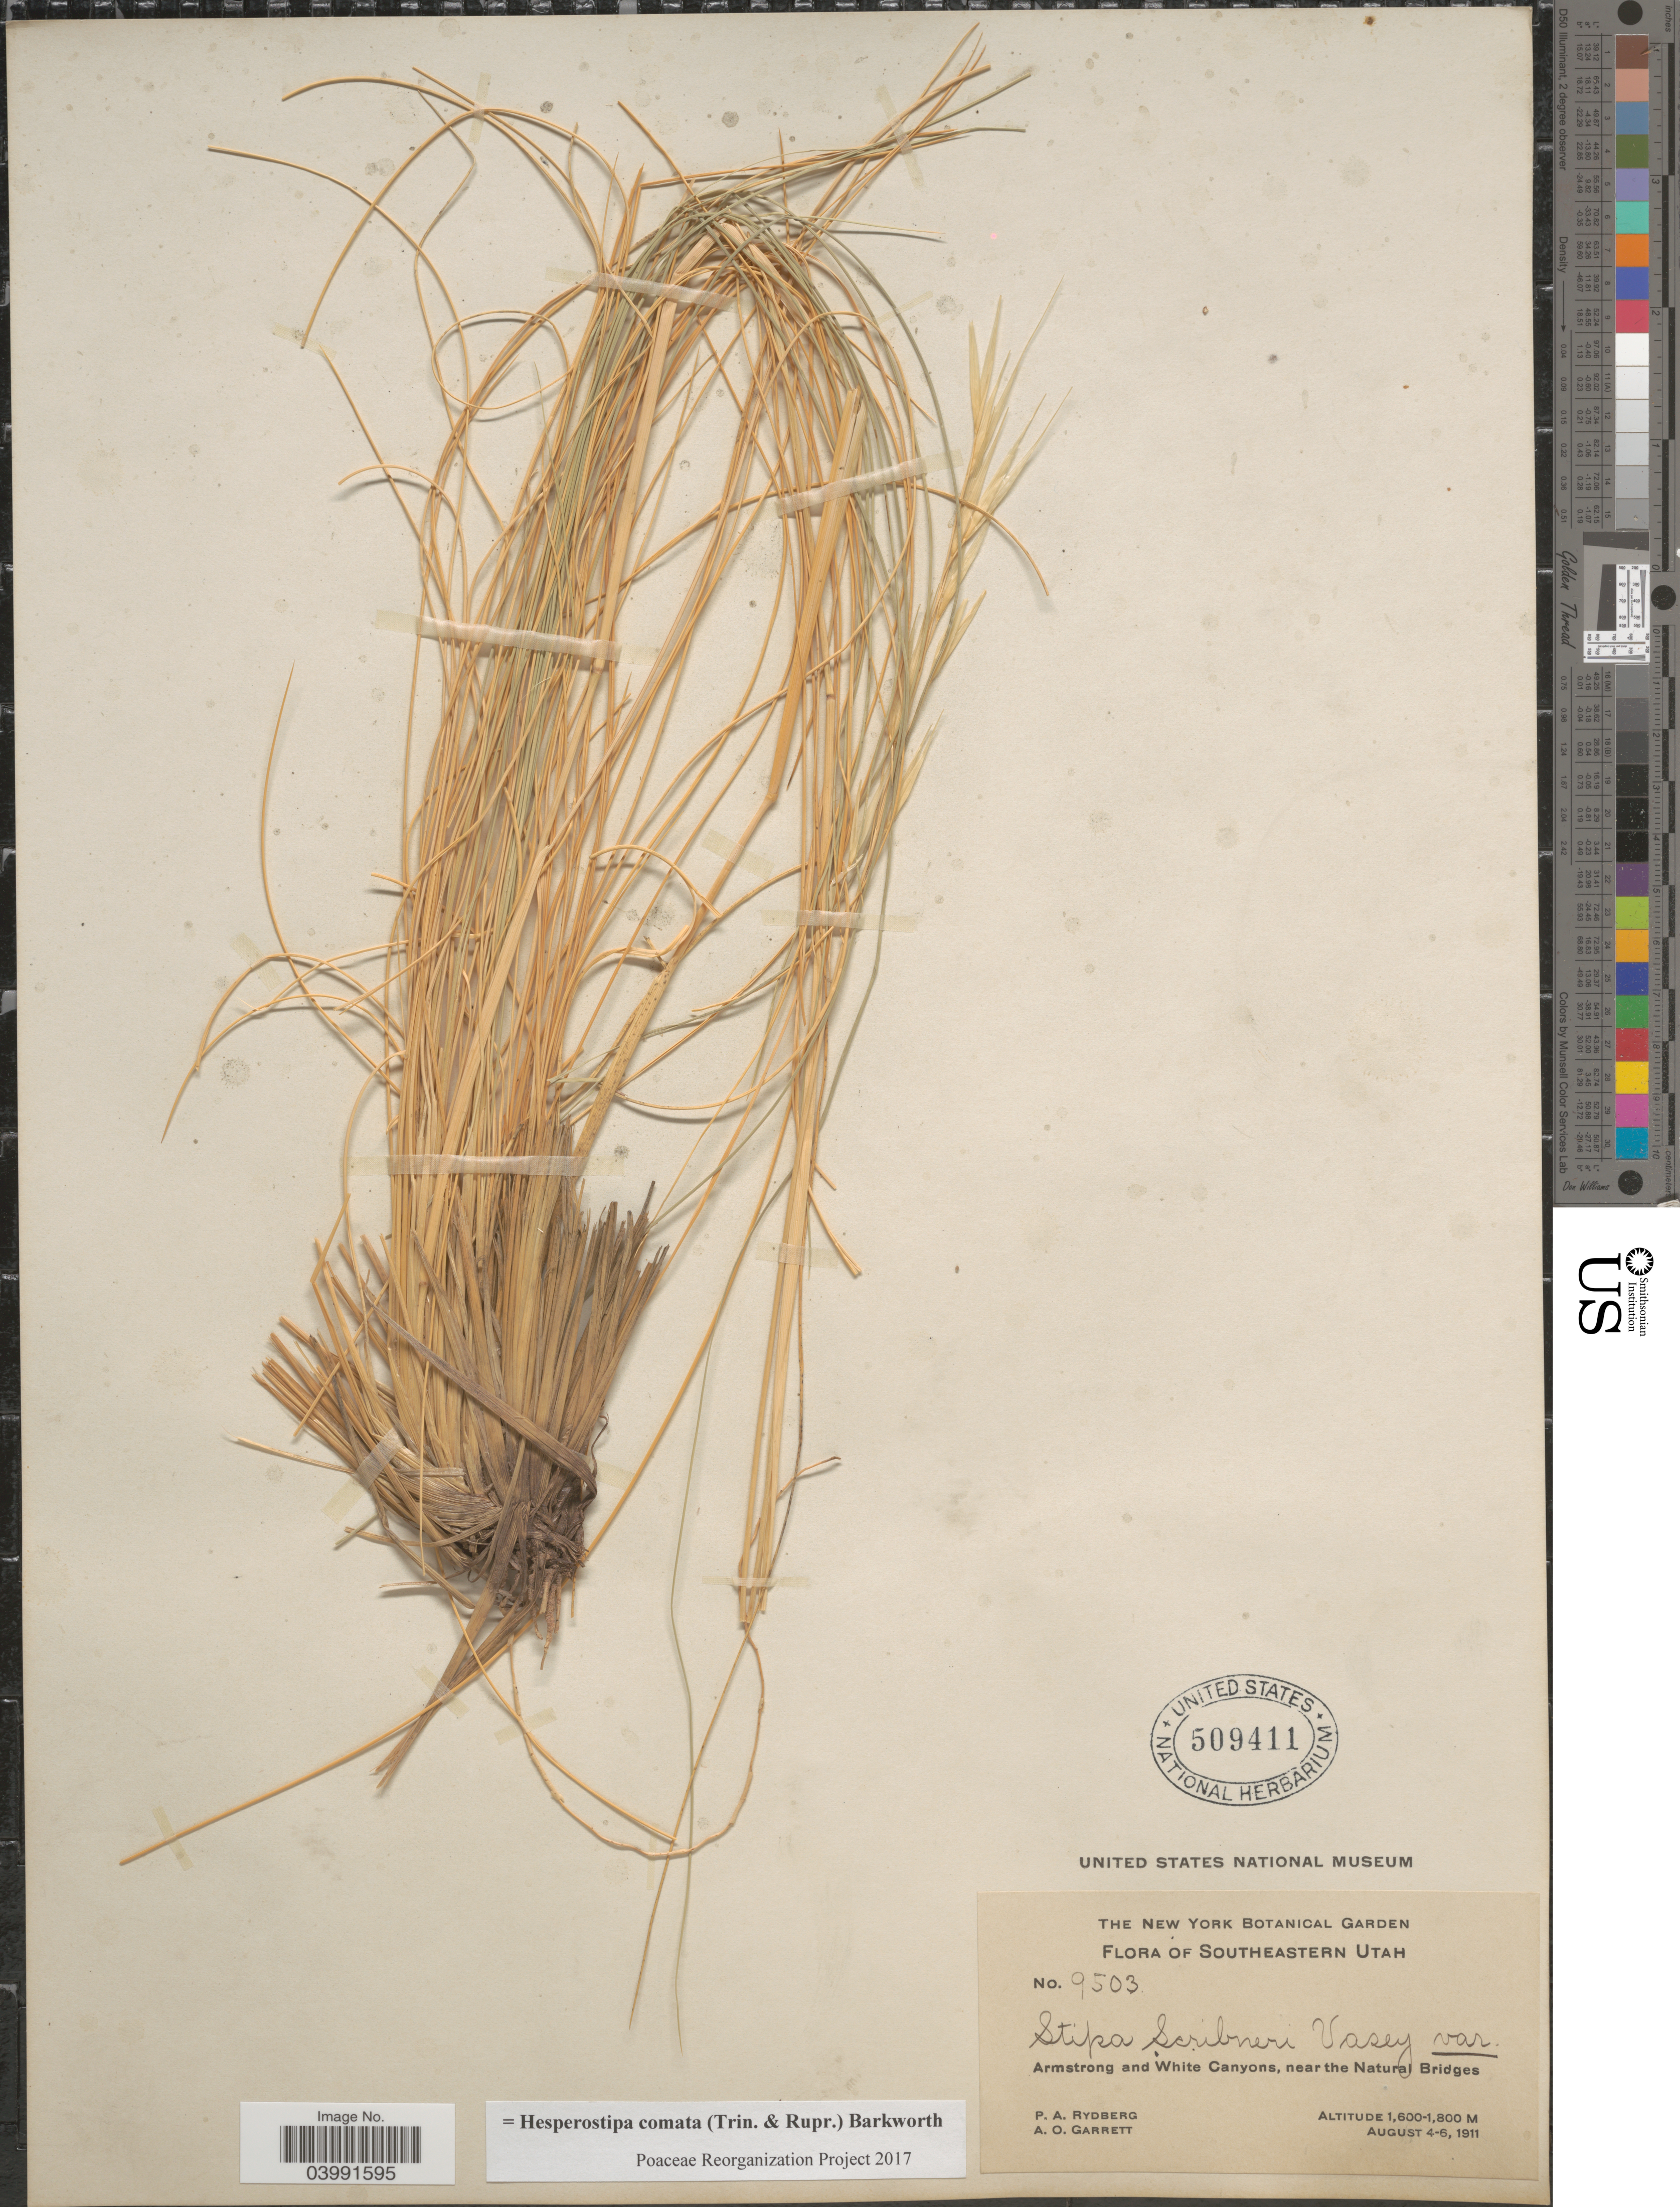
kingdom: Plantae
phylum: Tracheophyta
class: Liliopsida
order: Poales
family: Poaceae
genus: Hesperostipa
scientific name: Hesperostipa comata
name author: (Trin. & Rupr.) Barkworth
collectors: P. A. Rydberg & A. O. Garrett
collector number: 9503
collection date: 1911-08-04/1911-08-06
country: United States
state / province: Utah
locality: Southeastern Utah. Armstrong and White Canyons, near the Natural Bridges.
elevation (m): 1600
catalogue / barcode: US 509411